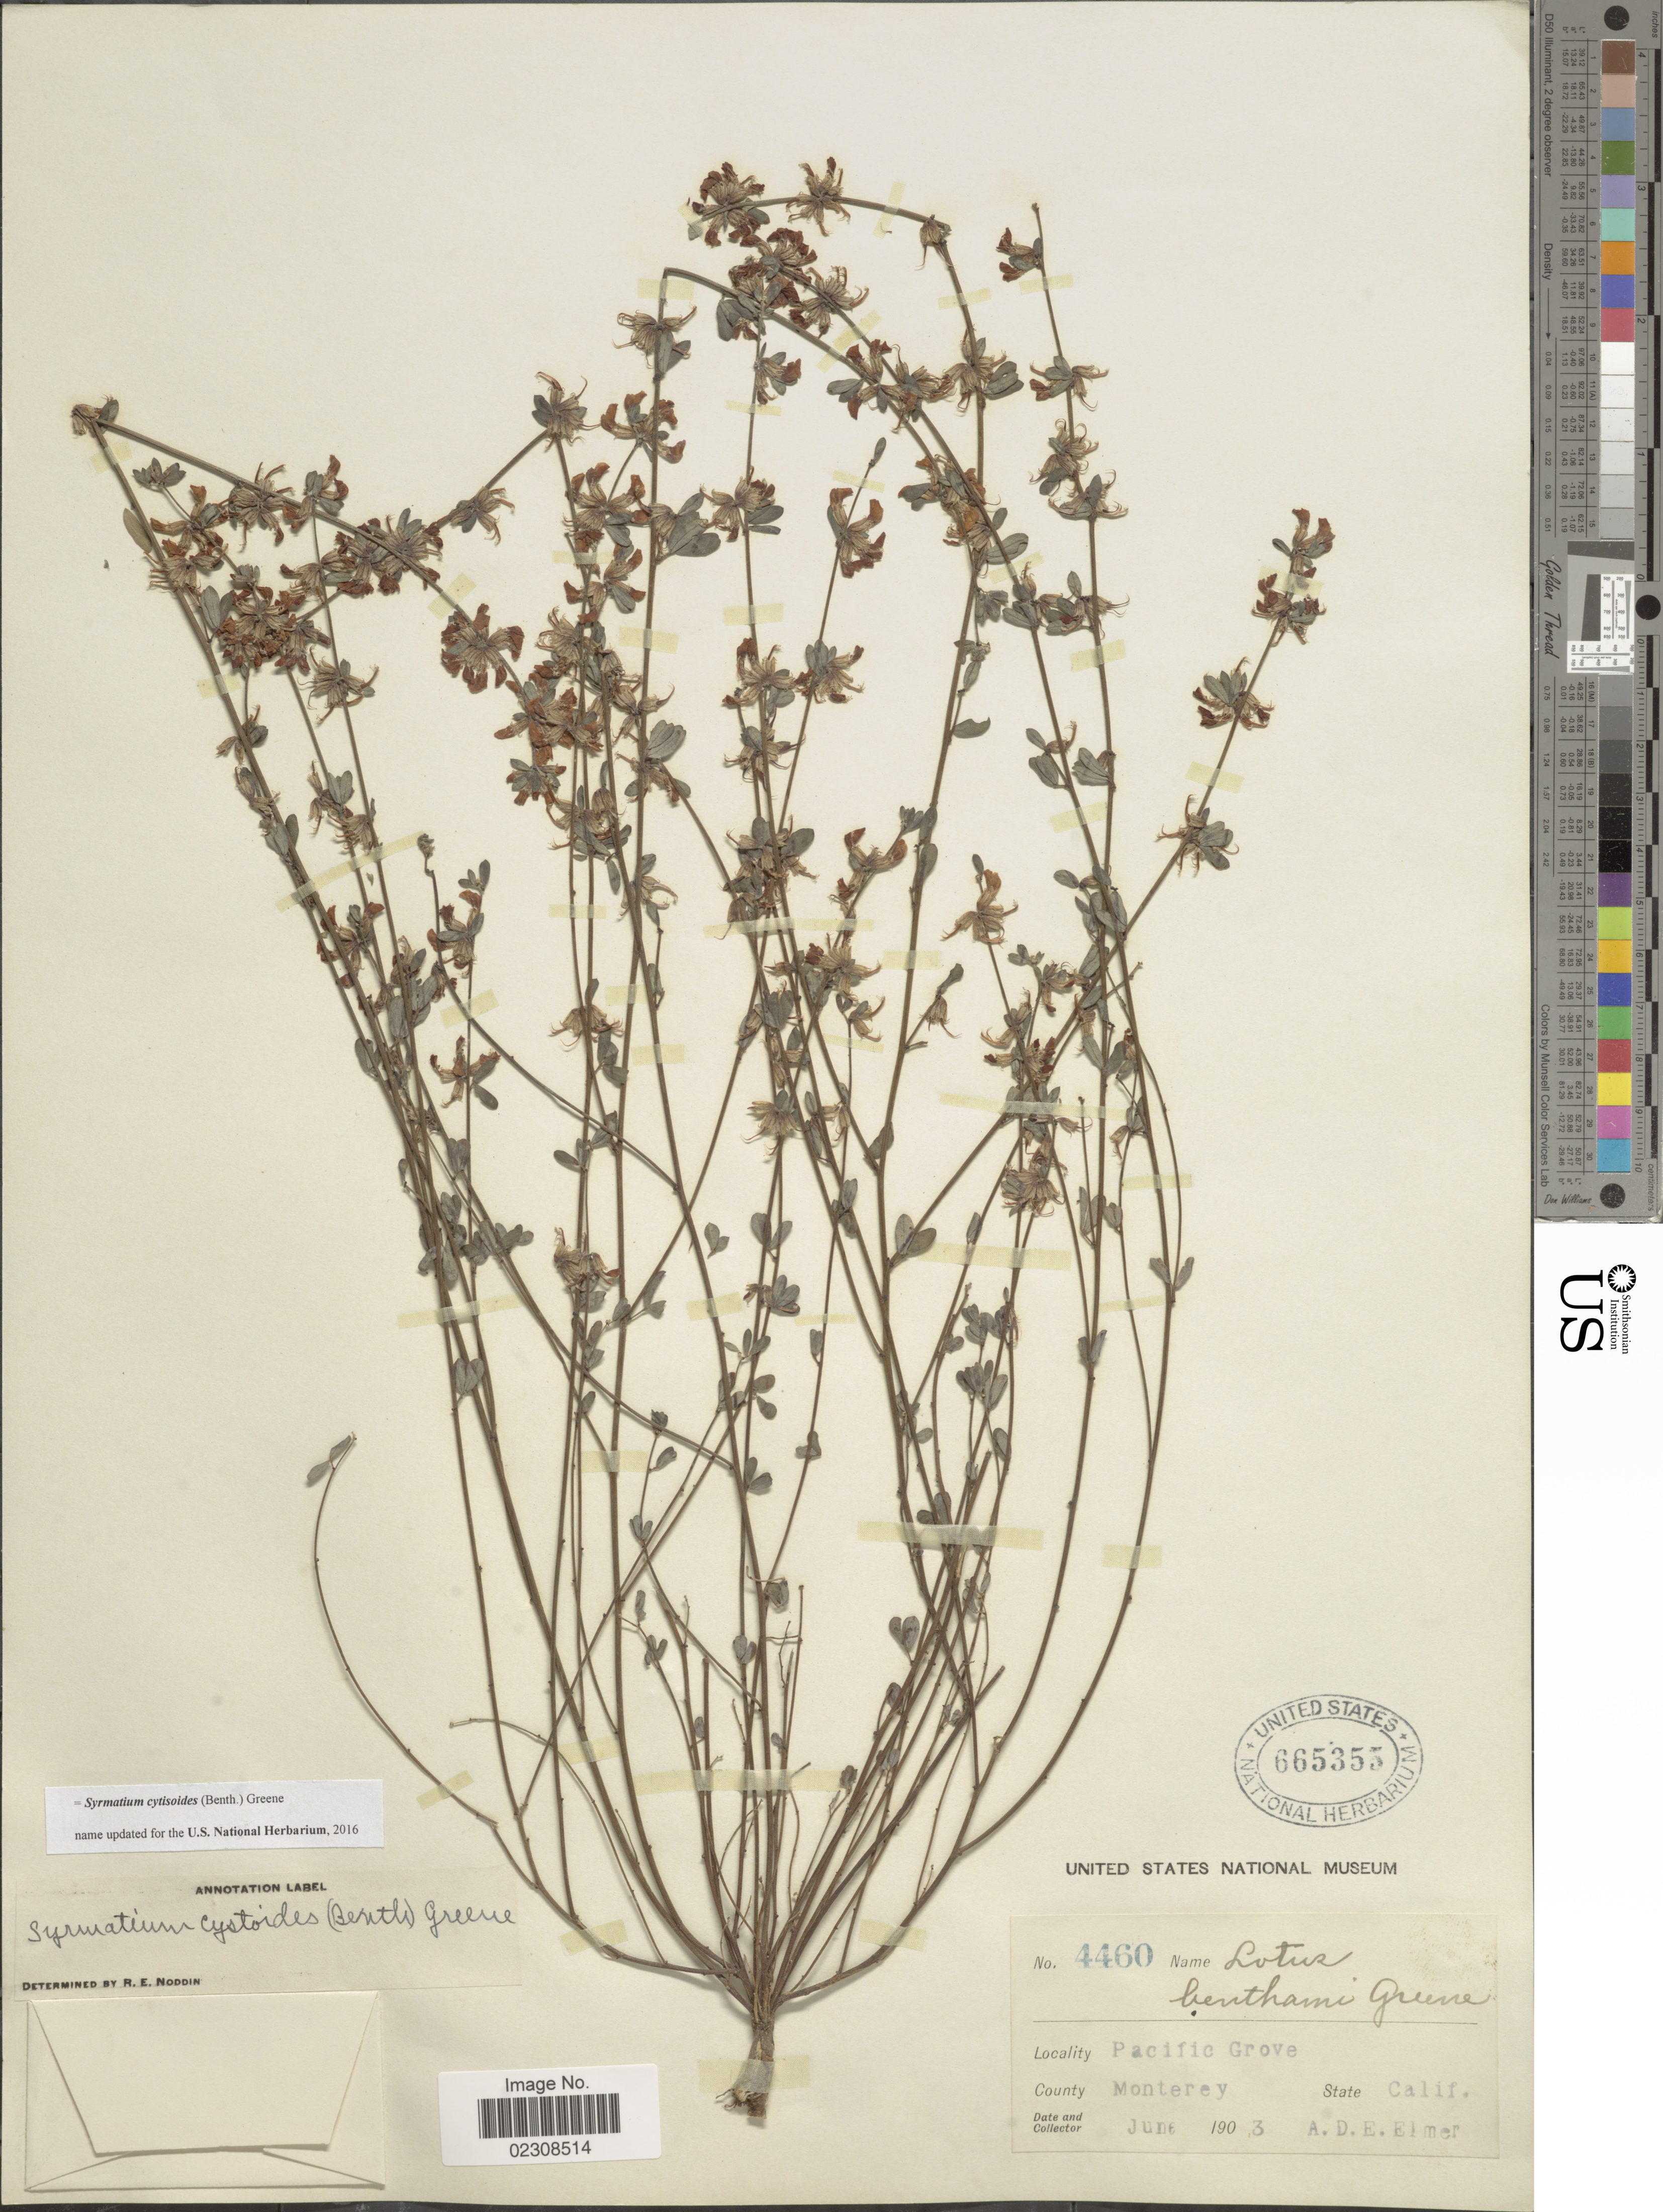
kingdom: Plantae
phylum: Tracheophyta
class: Magnoliopsida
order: Fabales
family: Fabaceae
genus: Syrmatium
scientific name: Syrmatium cytisoides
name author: (Benth.) Greene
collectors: A. D. E. Elmer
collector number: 4460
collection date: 1903-06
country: United States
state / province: California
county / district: Monterey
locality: Pacific Grove, Monterey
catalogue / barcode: US 665355